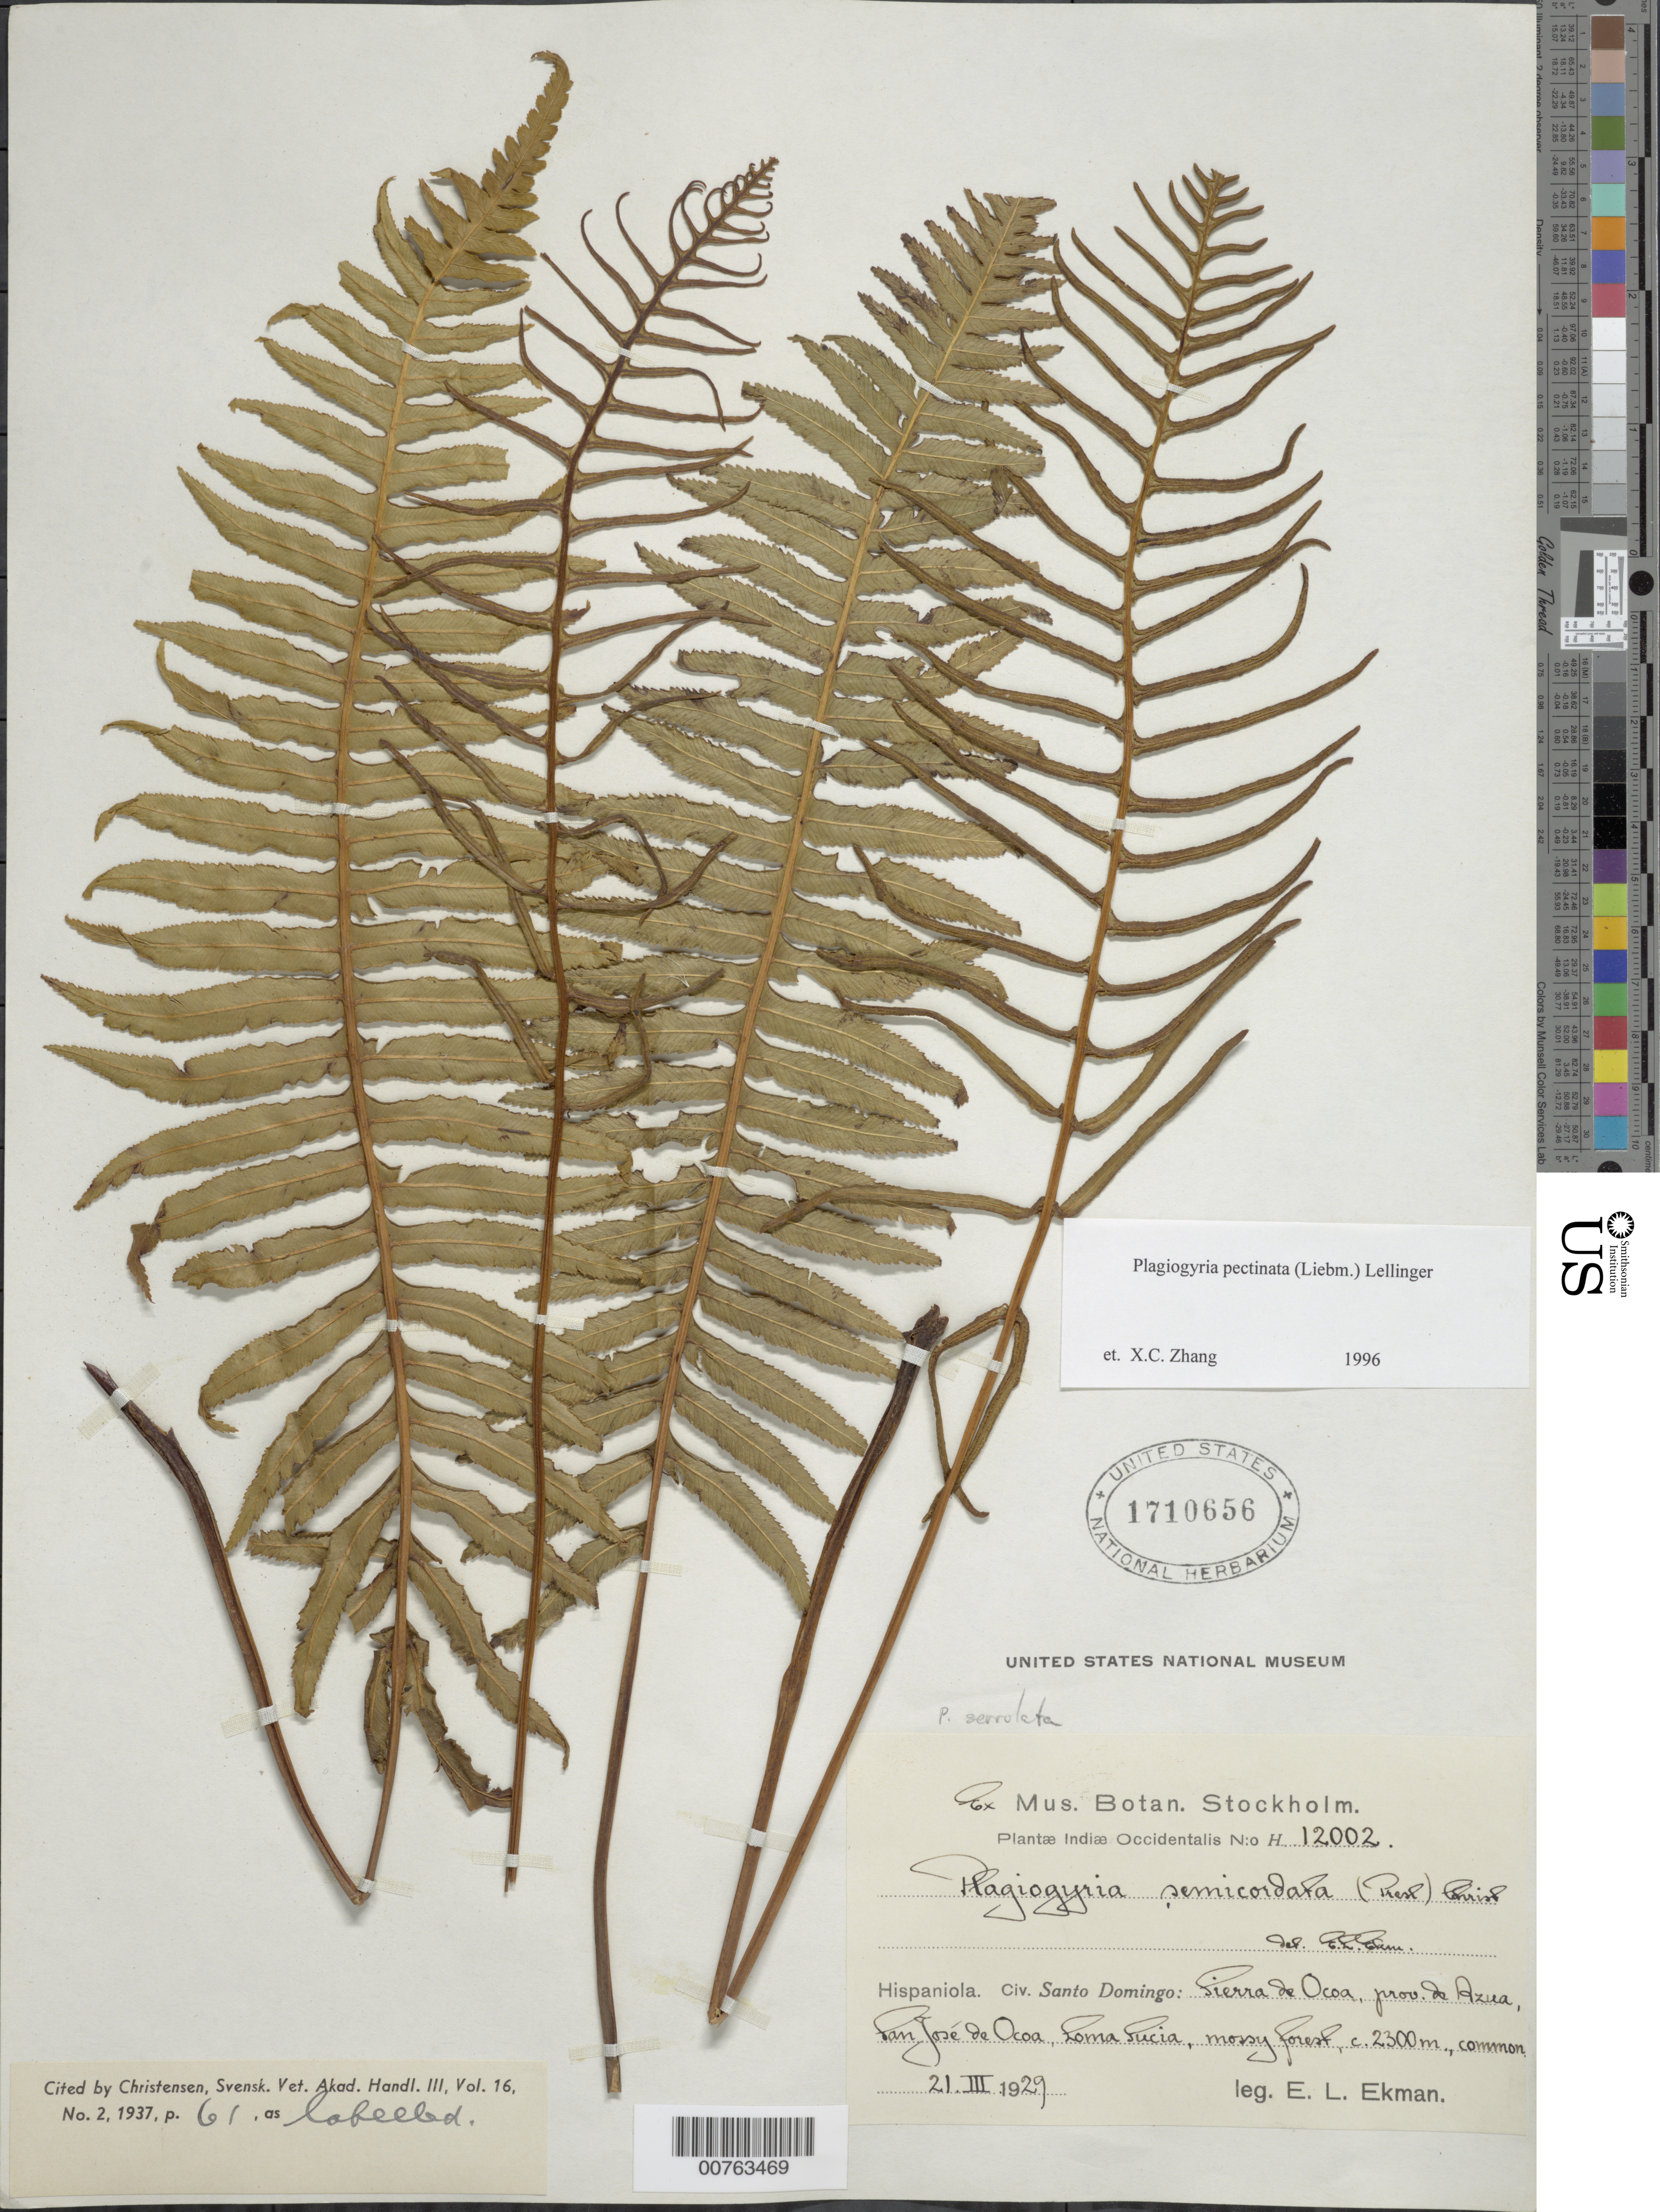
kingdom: Plantae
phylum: Tracheophyta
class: Polypodiopsida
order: Cyatheales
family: Plagiogyriaceae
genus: Plagiogyria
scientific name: Plagiogyria serrulata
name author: (Sw.) Lellinger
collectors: E. L. Ekman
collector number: H 12002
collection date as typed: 21 Mar 1929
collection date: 1929-03-21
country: Dominican Republic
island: Hispaniola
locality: Sierra de Ocoa, Provincia Azua, San José de Ocoa, Loma Sucia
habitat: Mossy forest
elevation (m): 2300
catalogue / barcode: US 1710656